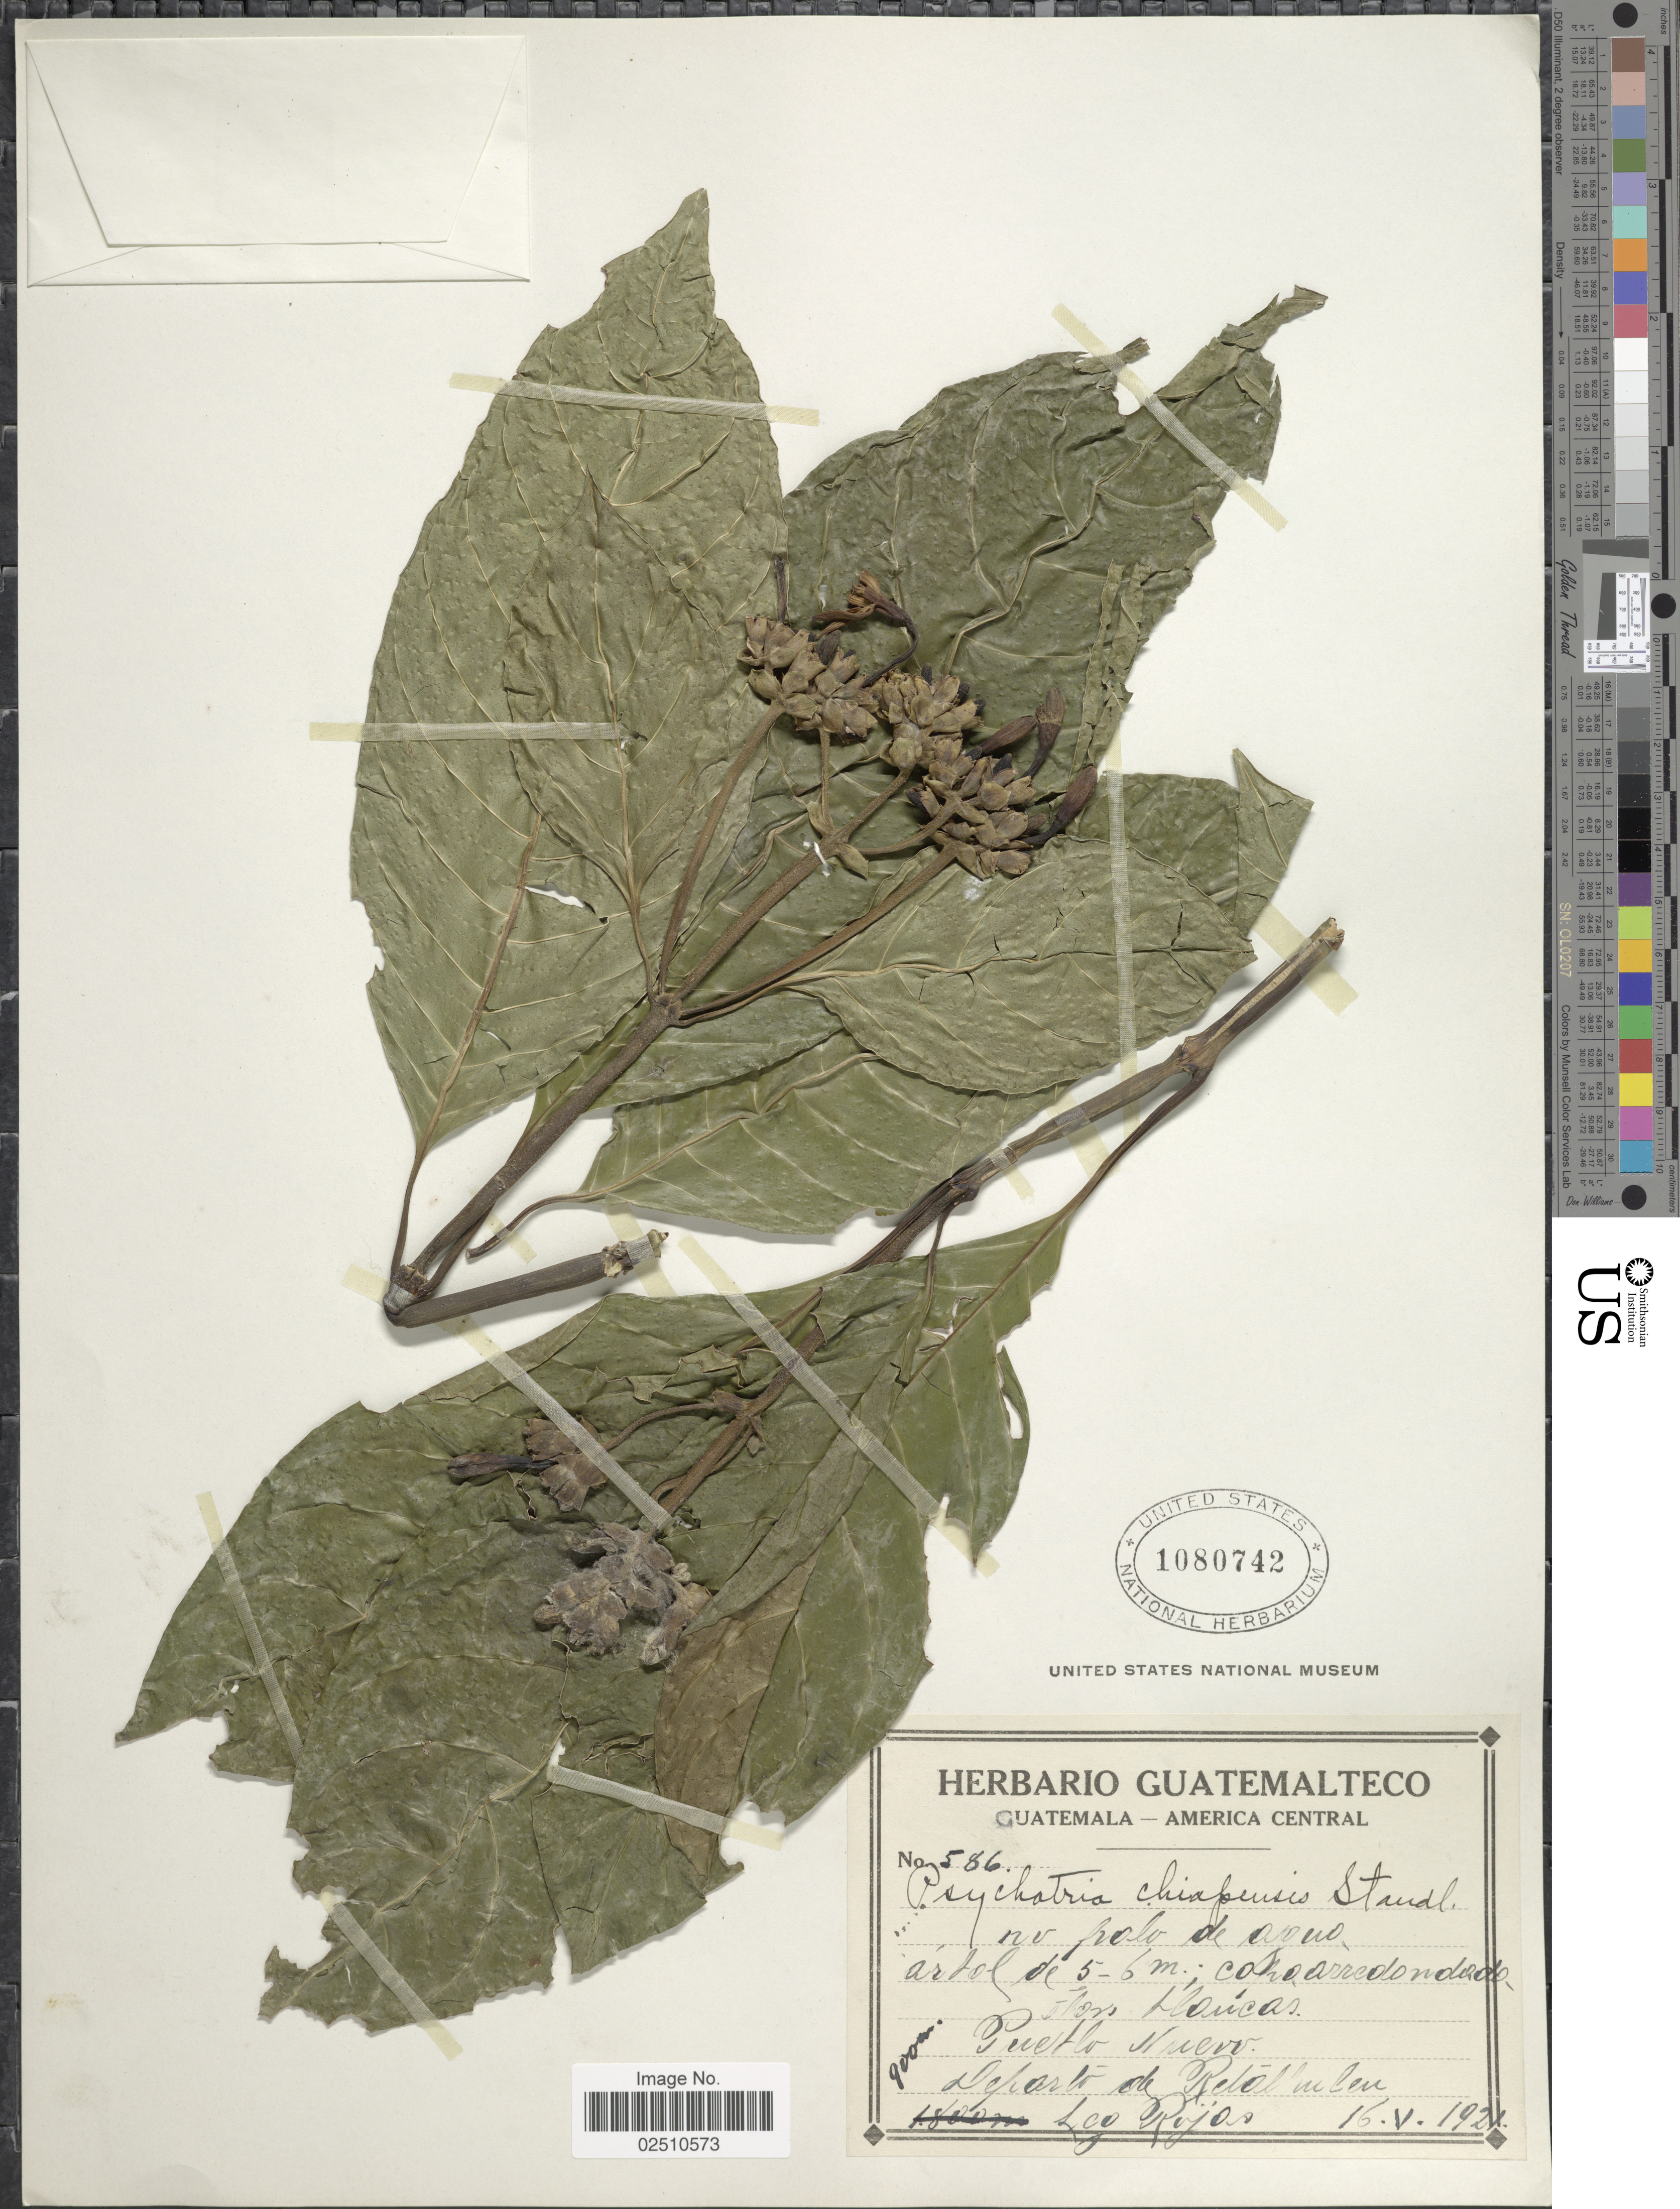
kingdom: Plantae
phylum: Tracheophyta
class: Magnoliopsida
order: Gentianales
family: Rubiaceae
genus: Psychotria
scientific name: Psychotria chiapensis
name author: Standl.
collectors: Rojas, --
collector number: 586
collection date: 1921-05-16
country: Guatemala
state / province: Retalhuleu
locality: Puerto Nuevo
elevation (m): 900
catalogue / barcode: US 1080742